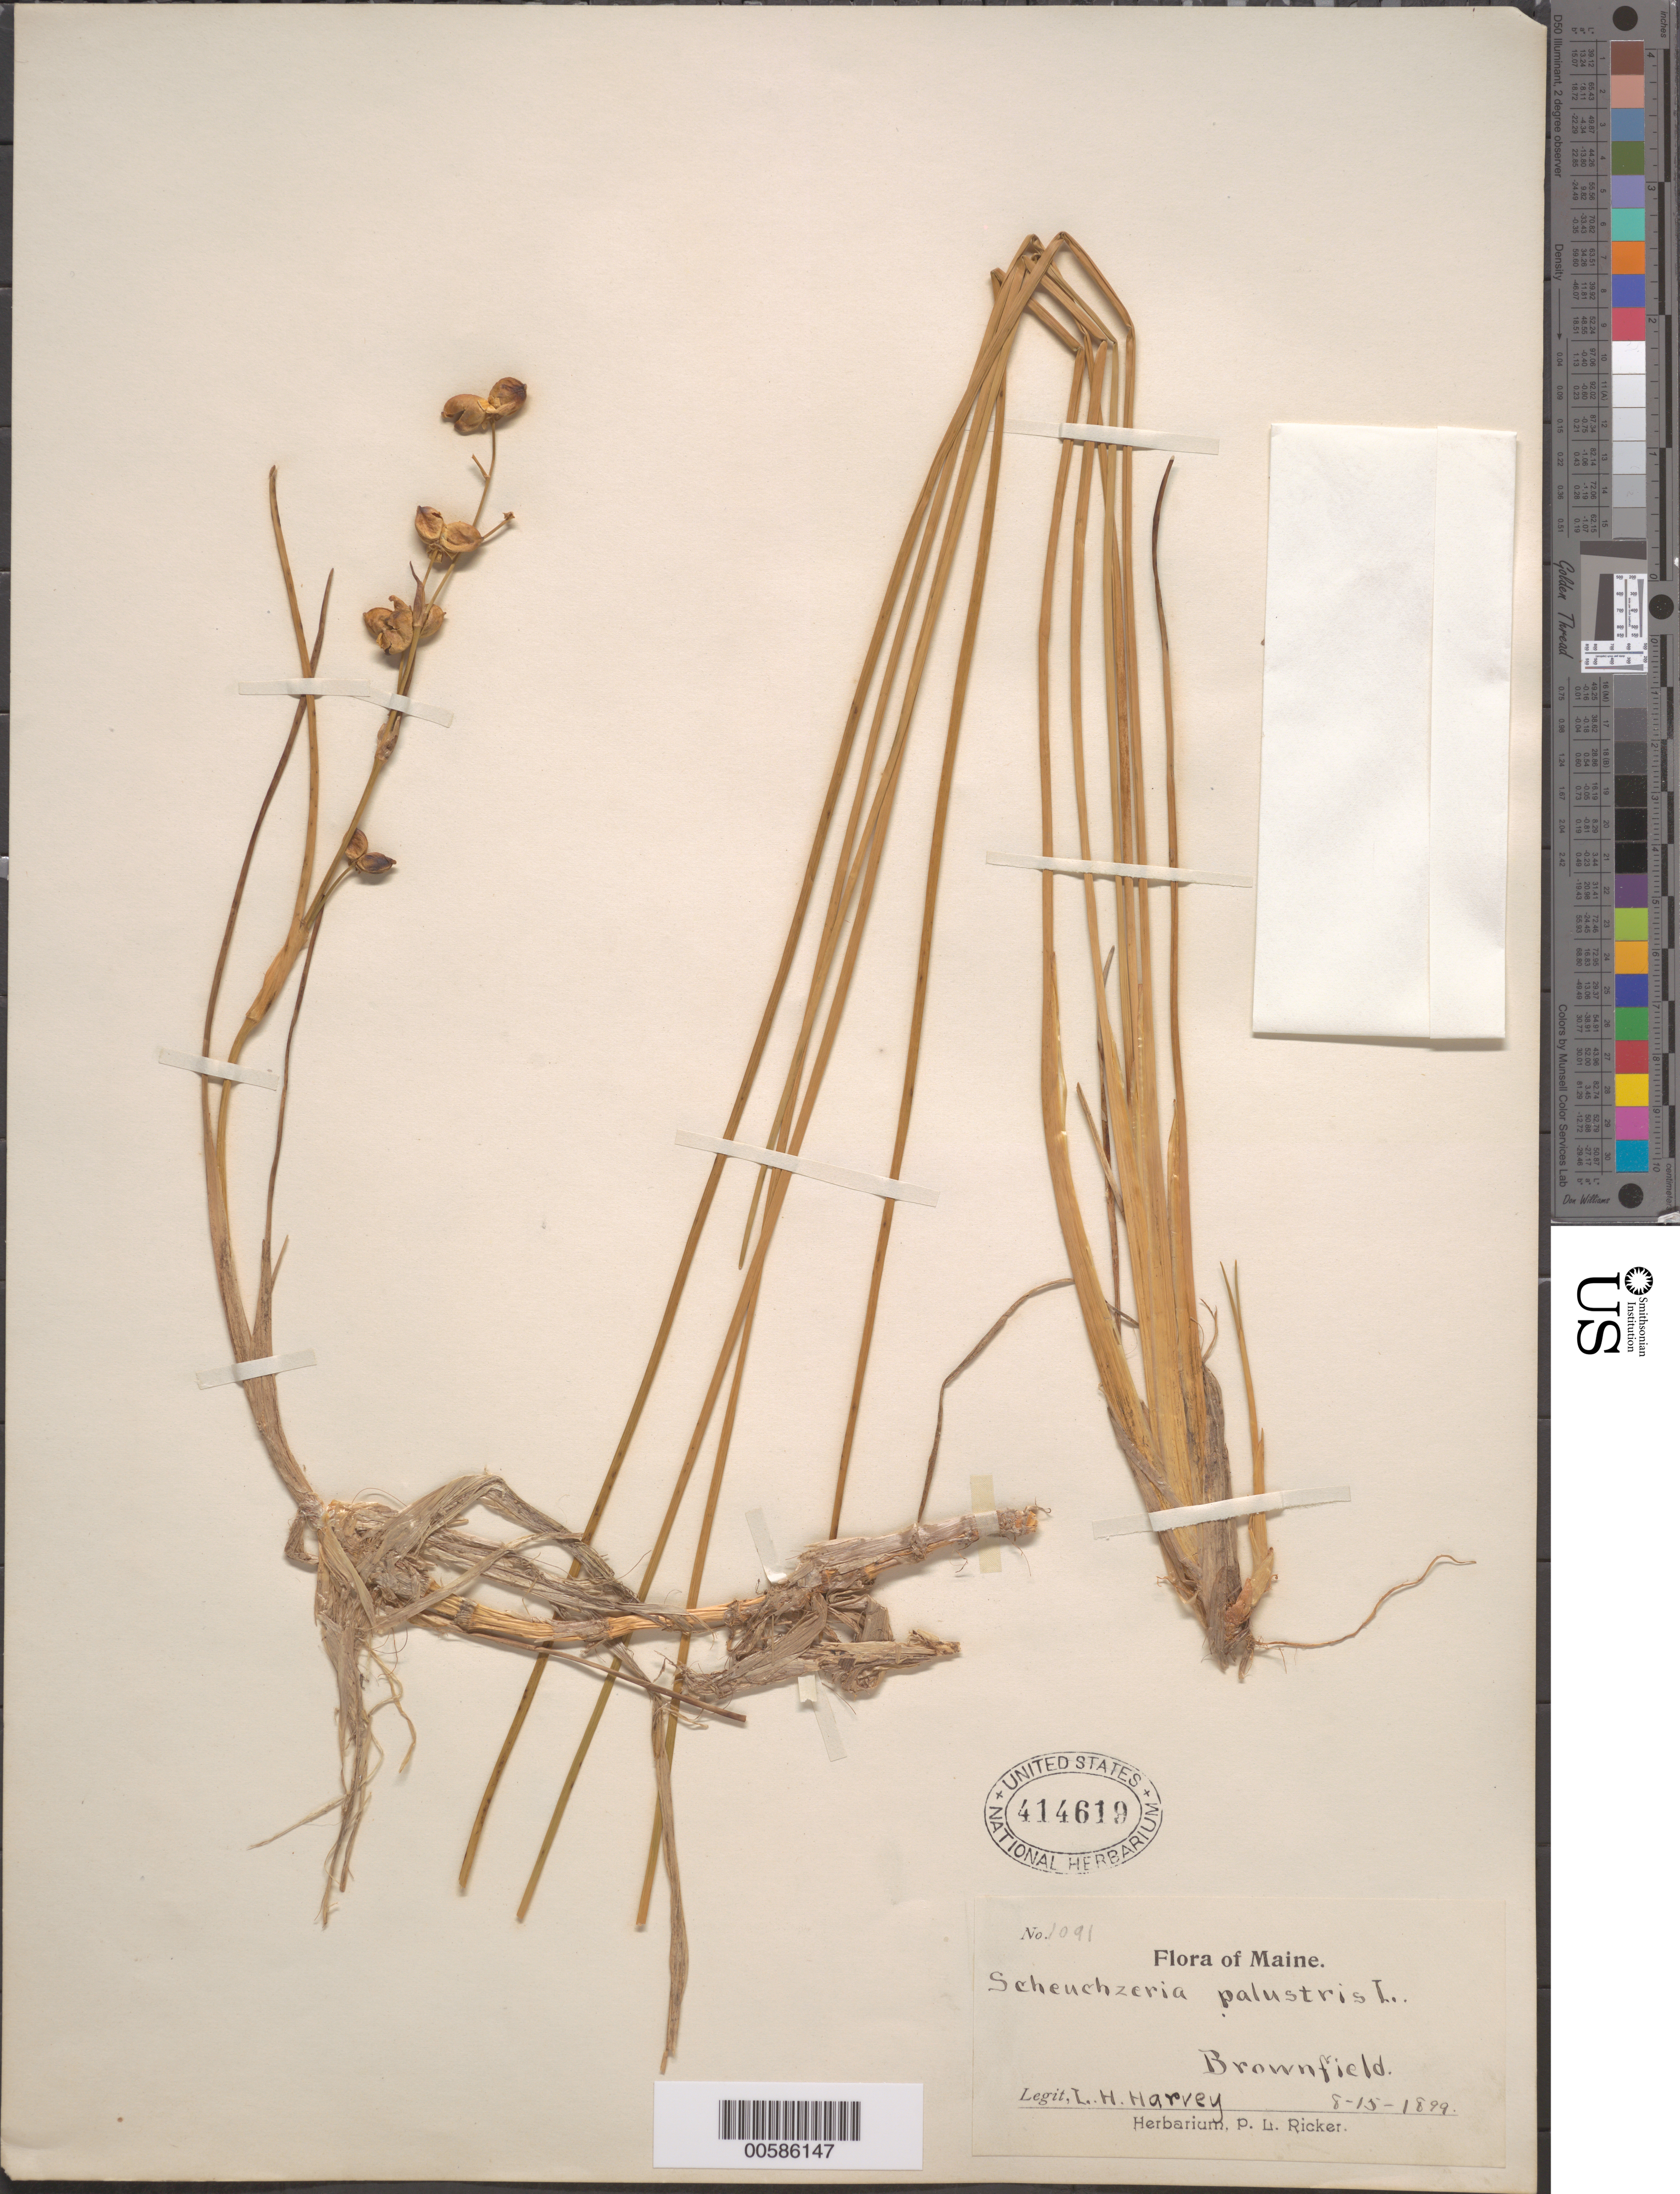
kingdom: Plantae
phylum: Tracheophyta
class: Liliopsida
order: Alismatales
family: Scheuchzeriaceae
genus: Scheuchzeria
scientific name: Scheuchzeria palustris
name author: L.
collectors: L. H. Harvey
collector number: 1091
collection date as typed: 15 Aug 1899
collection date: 1899-08-15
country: United States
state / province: Maine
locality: Brownfield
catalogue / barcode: US 414619